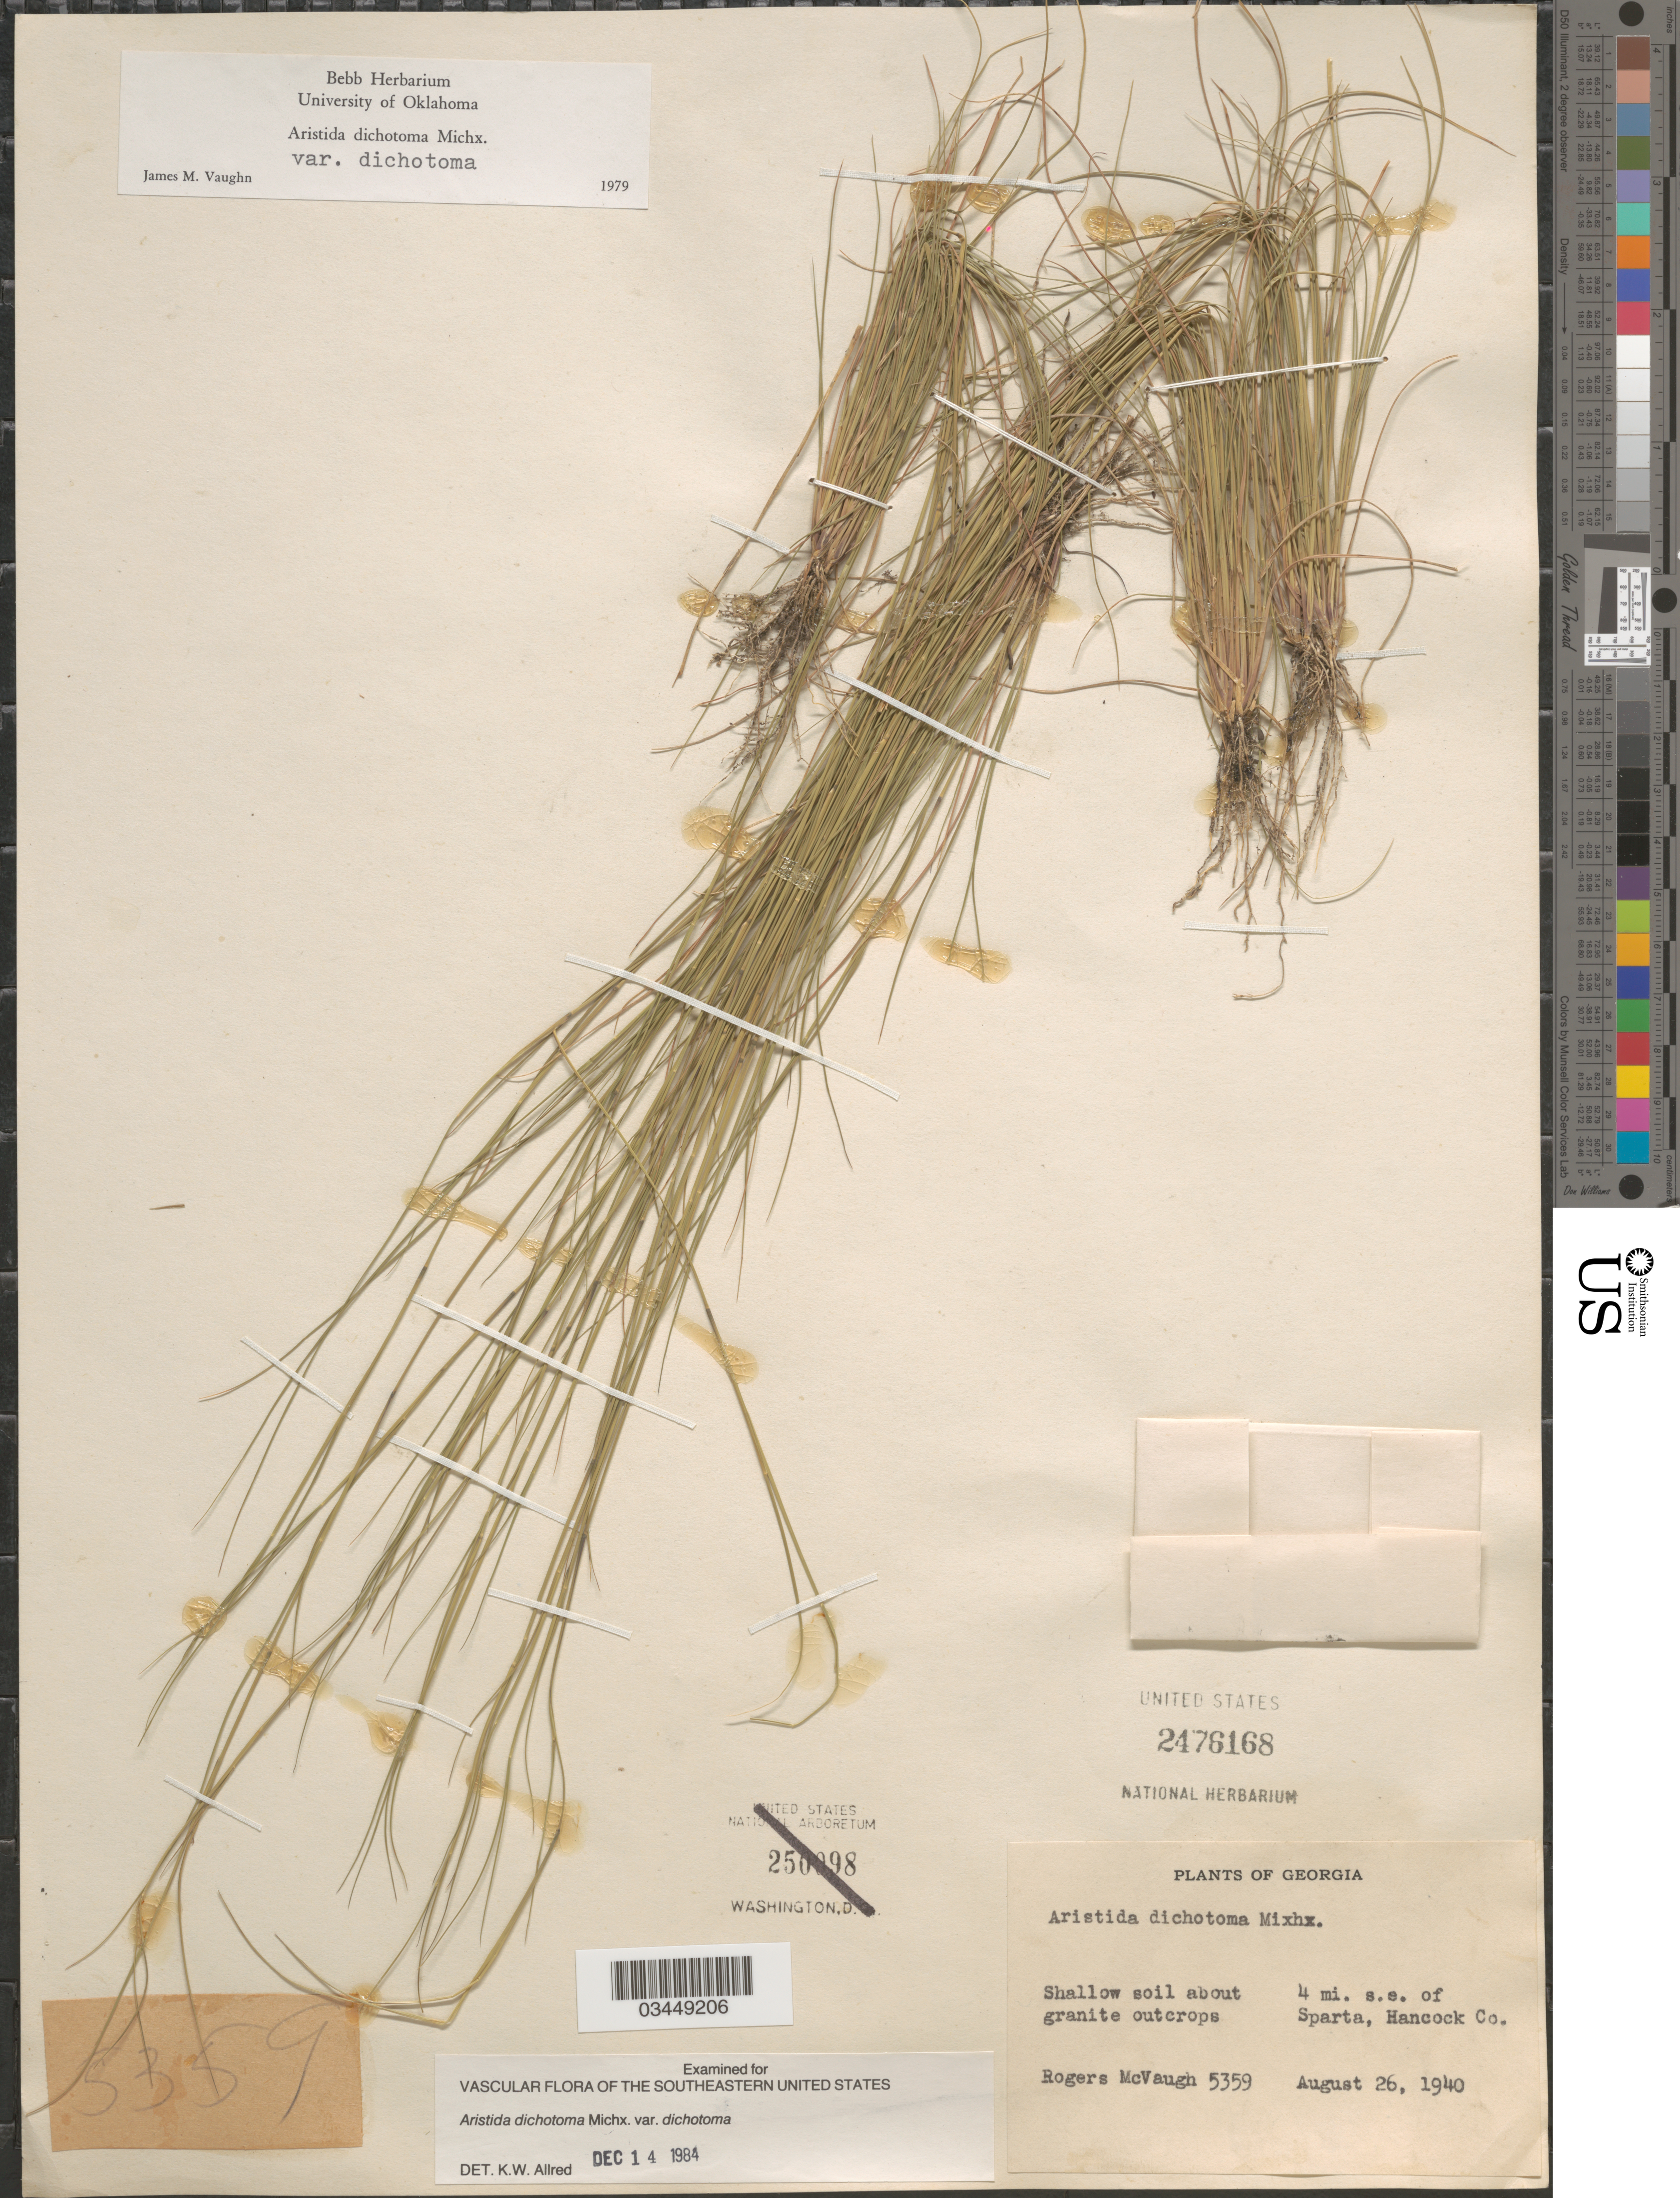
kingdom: Plantae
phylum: Tracheophyta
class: Liliopsida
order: Poales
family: Poaceae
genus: Aristida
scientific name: Aristida dichotoma var. dichotoma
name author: Michx.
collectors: R. McVaugh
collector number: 5359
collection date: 1940-08-26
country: United States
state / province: Georgia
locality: Shallow soil about granite outcrops. 4 mi. s.e. of Sparta, Hancock Co.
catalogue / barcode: US 2476168